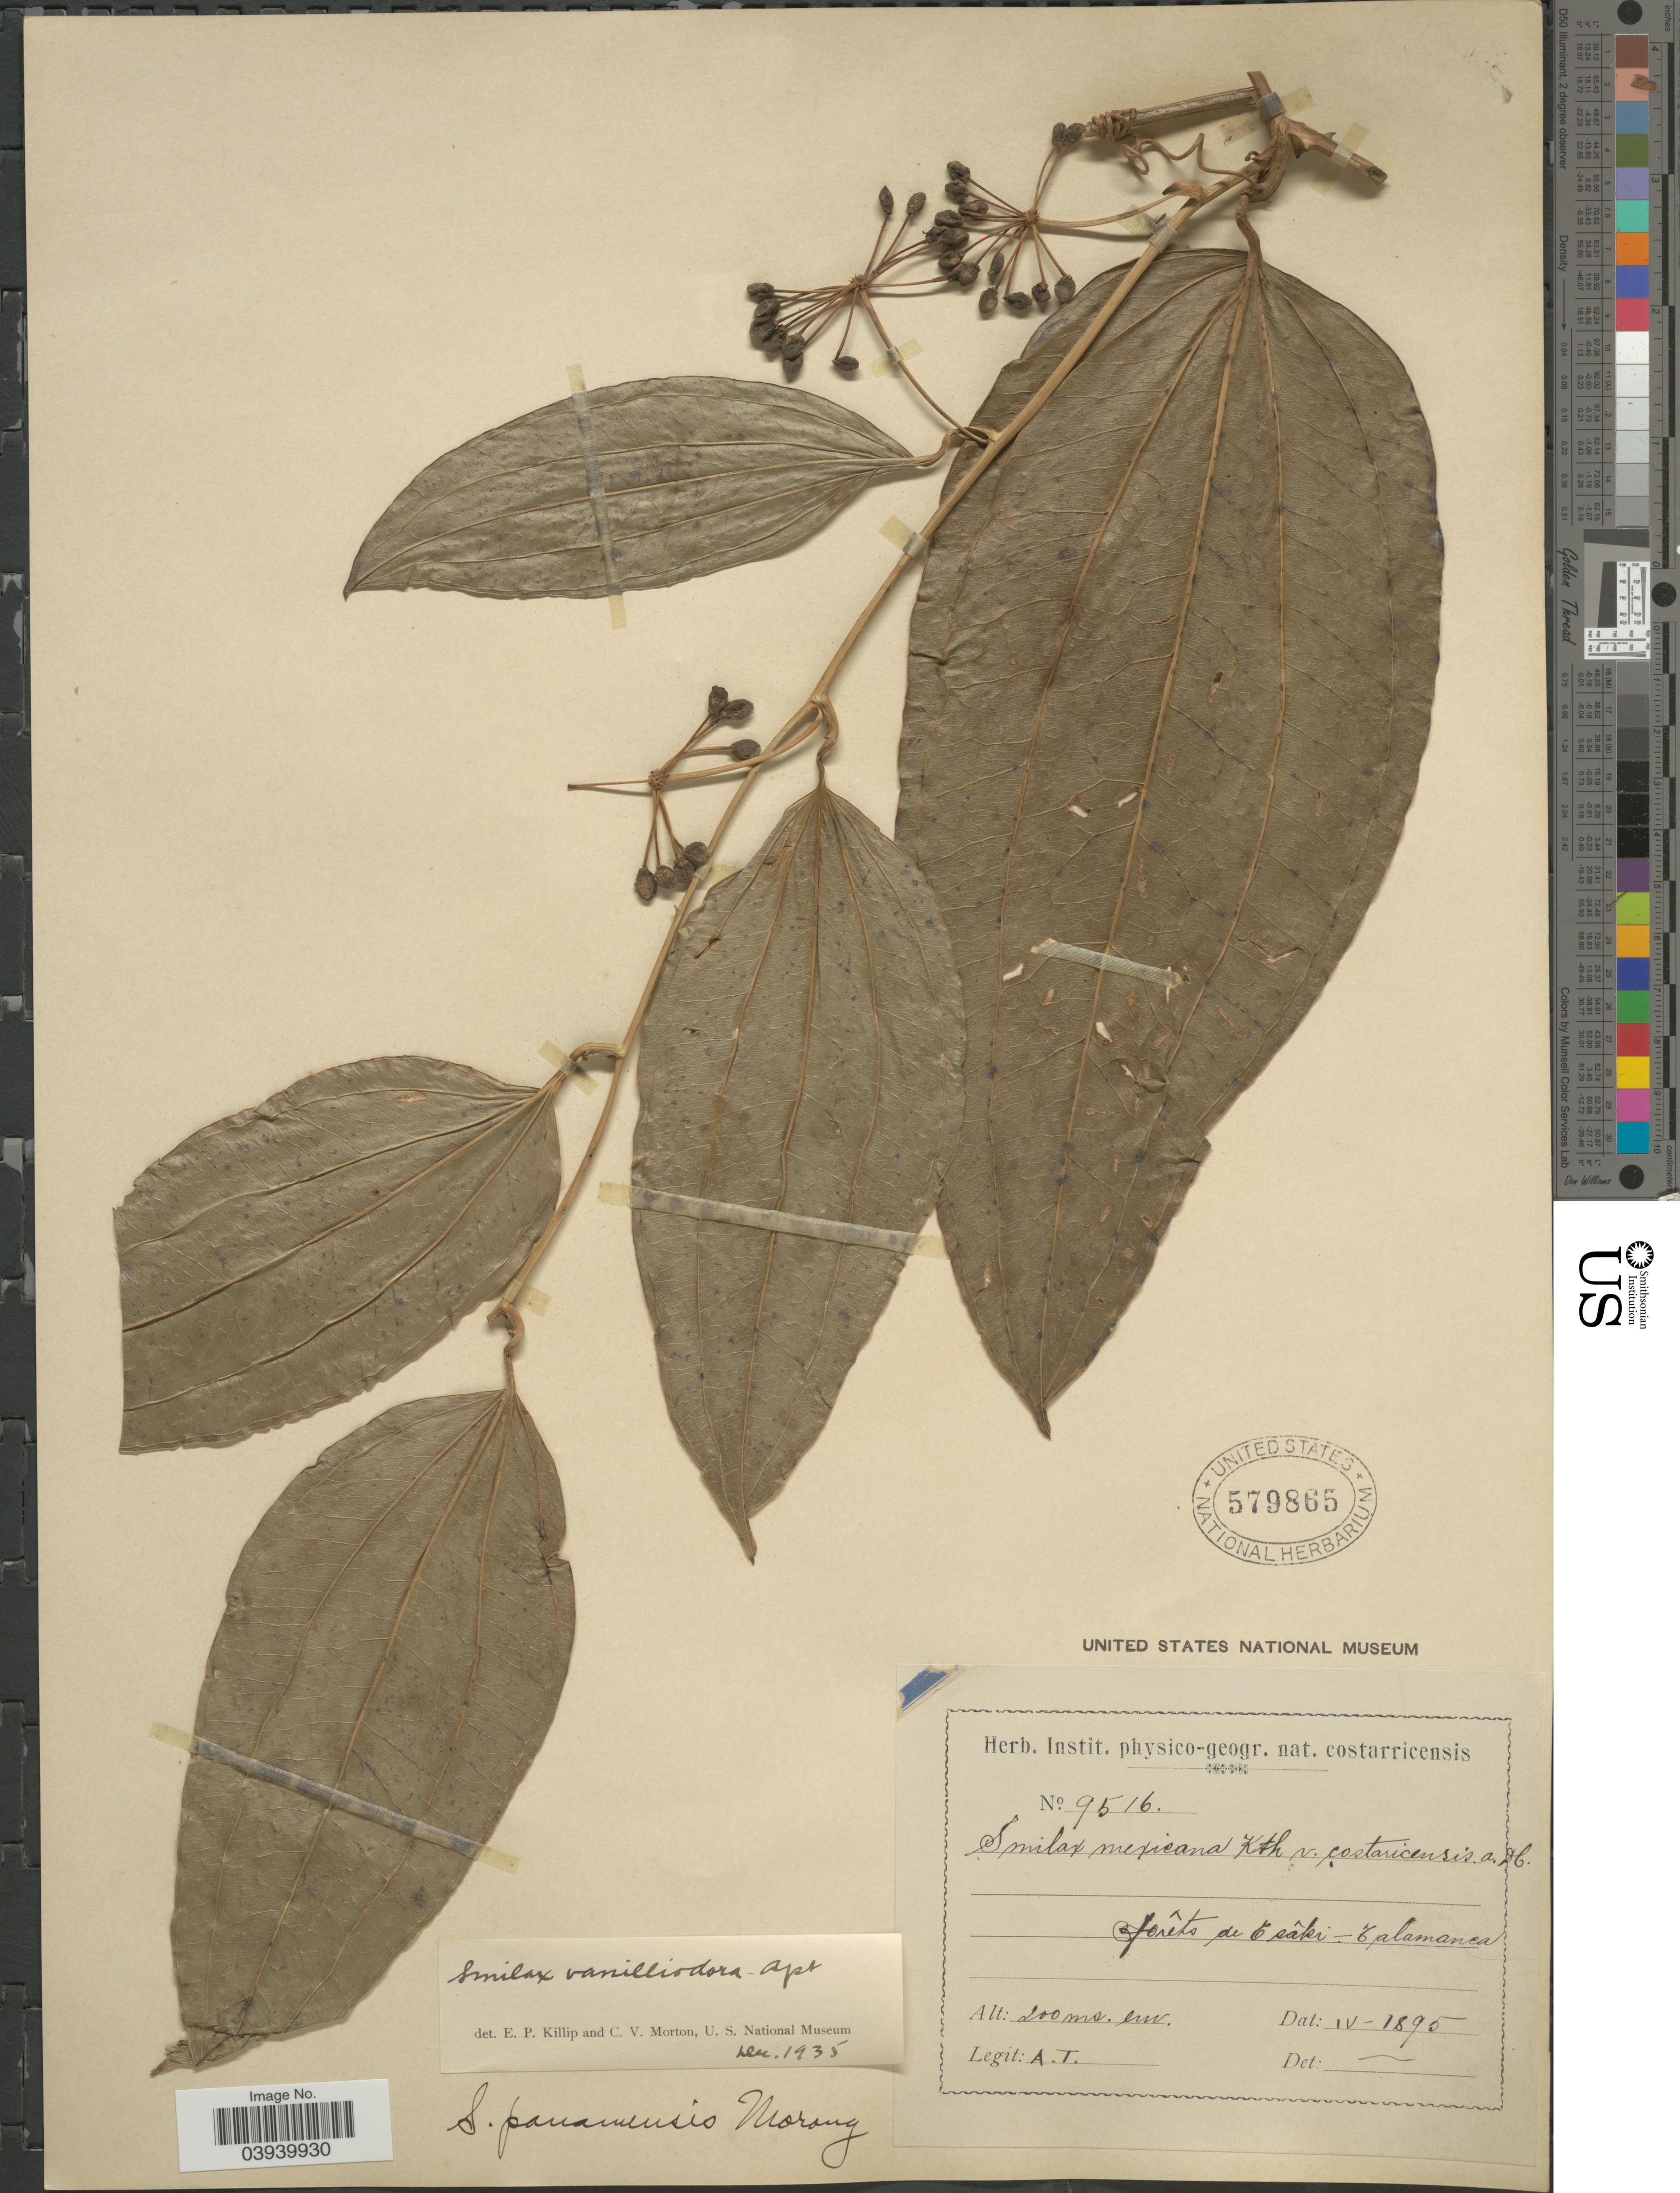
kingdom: Plantae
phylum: Tracheophyta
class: Liliopsida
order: Liliales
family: Smilacaceae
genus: Smilax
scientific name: Smilax vanilliodora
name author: F.W. Apt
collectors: A. T.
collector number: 9516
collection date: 1895-04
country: Costa Rica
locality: Forêts de Tsâki- Talamanca.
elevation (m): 200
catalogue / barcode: US 579865